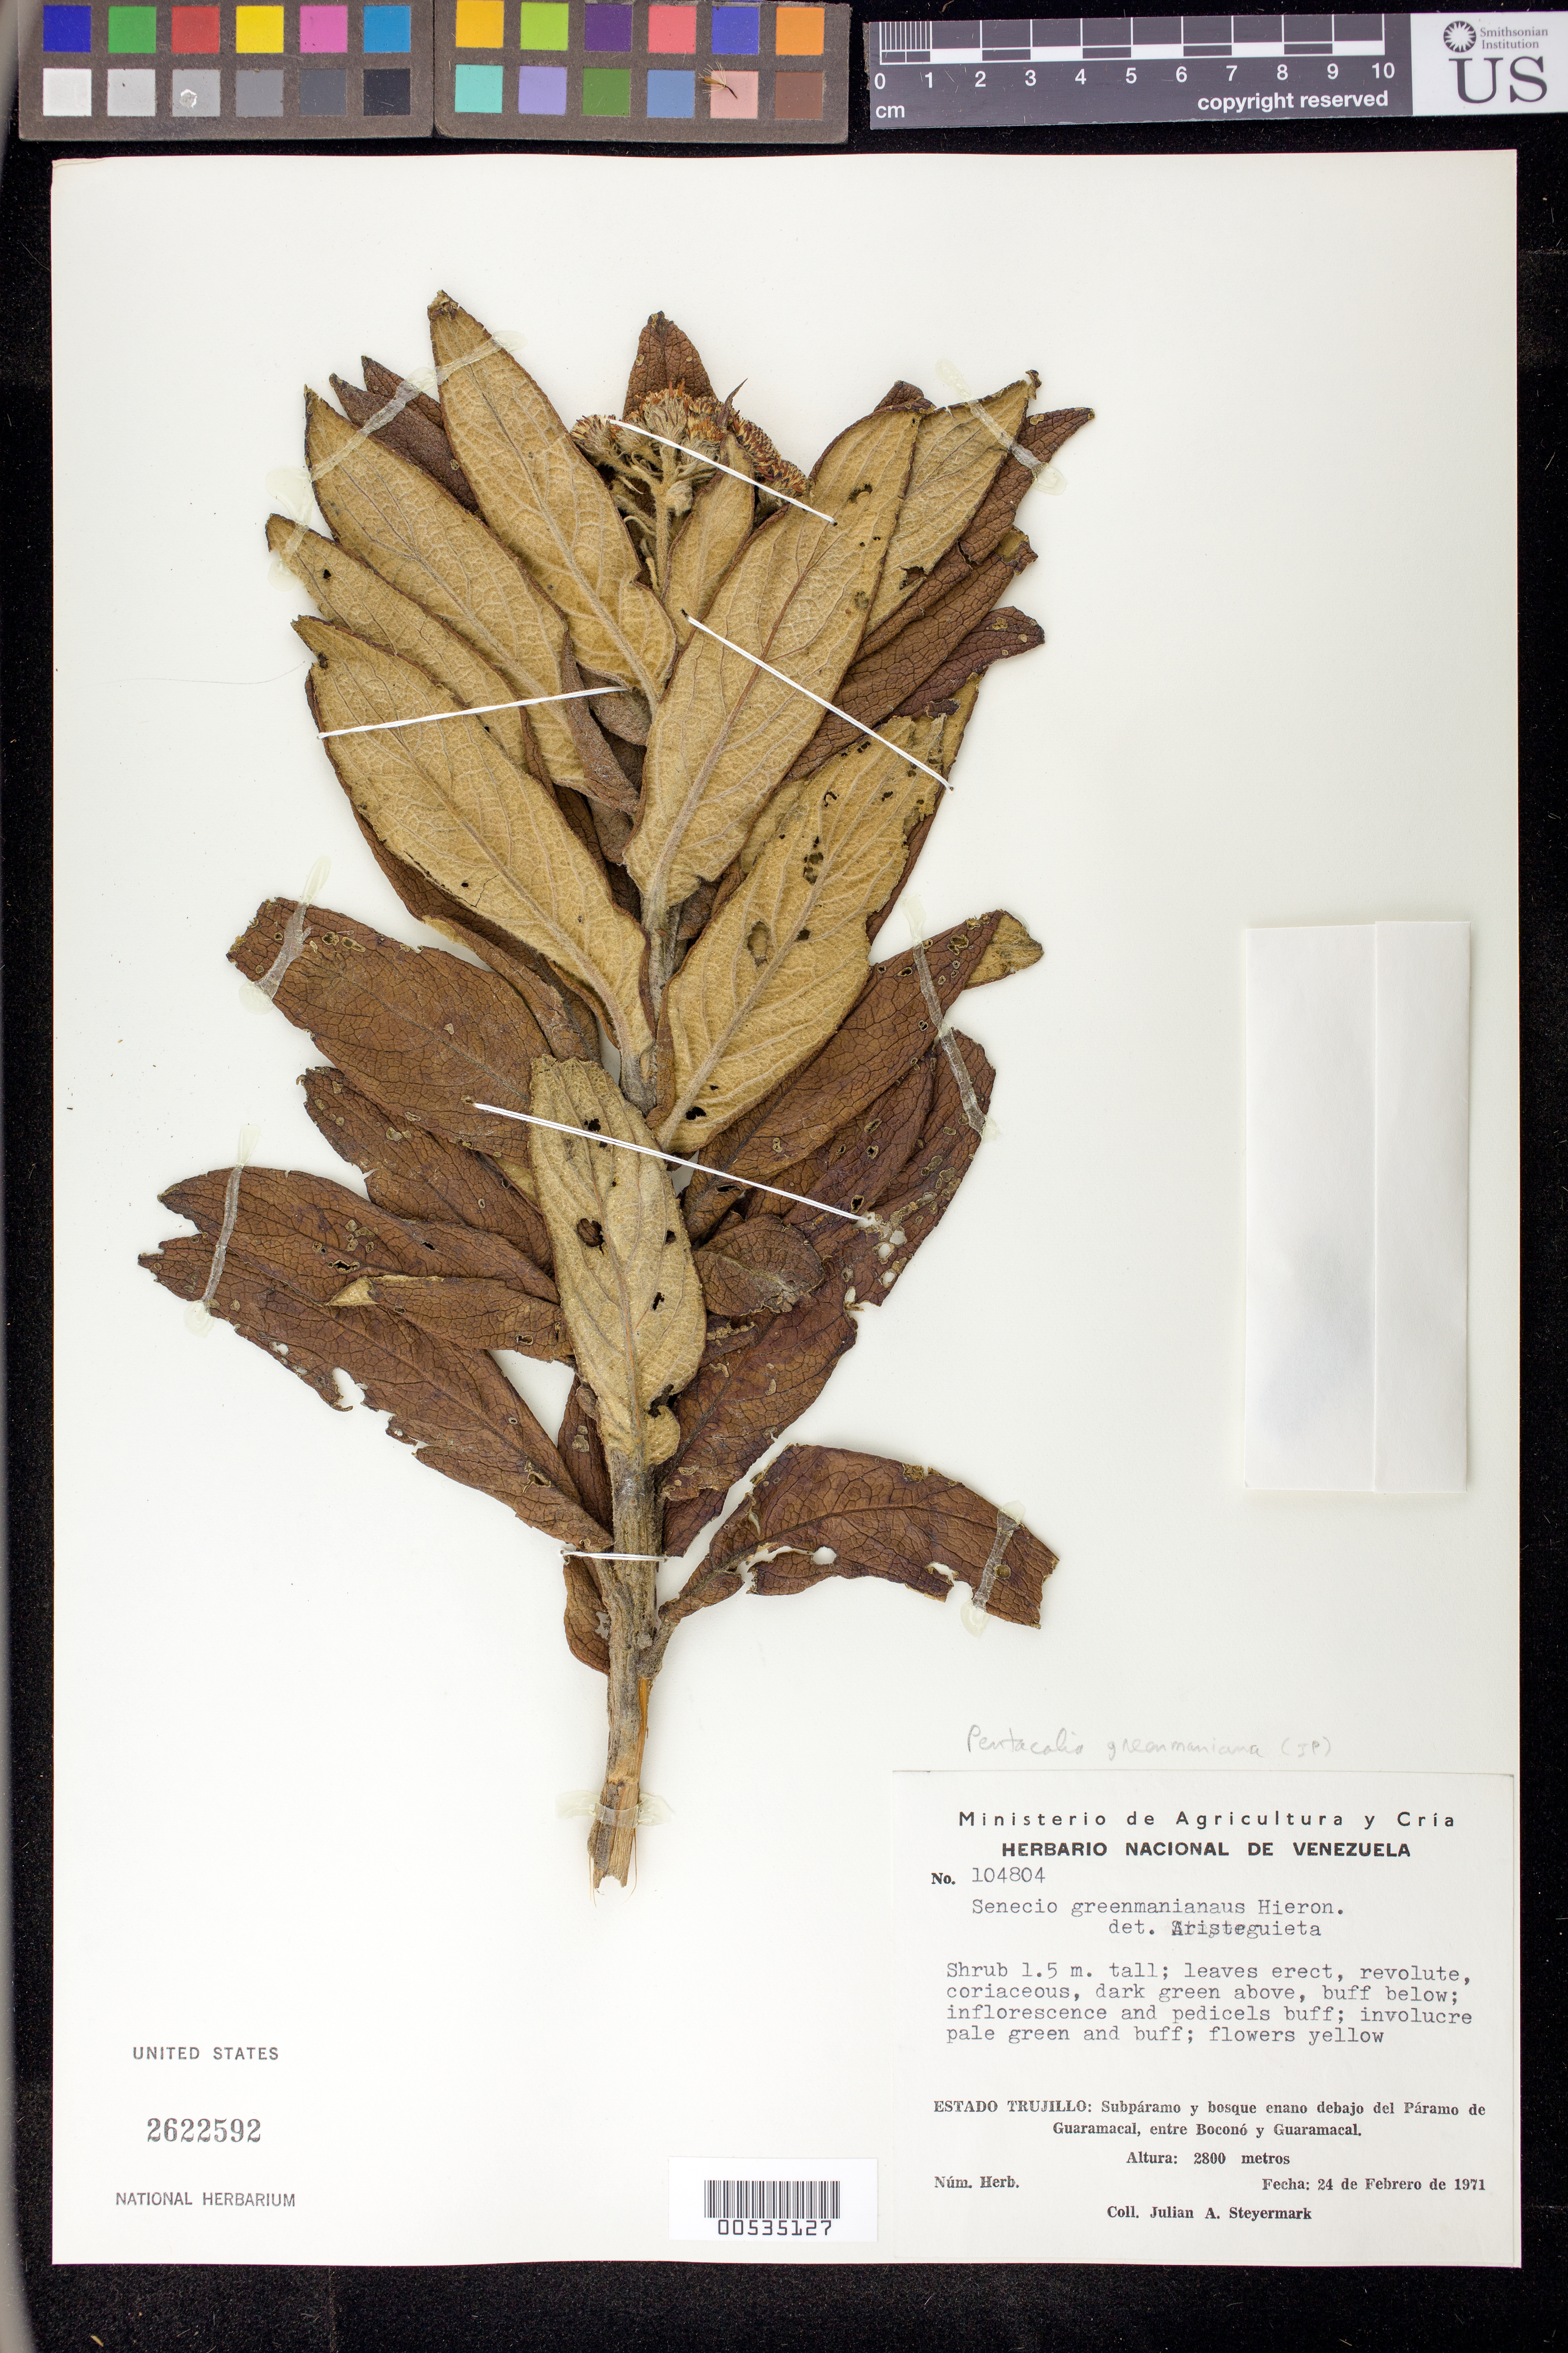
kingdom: Plantae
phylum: Tracheophyta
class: Magnoliopsida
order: Asterales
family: Asteraceae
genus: Pentacalia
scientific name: Pentacalia greenmaniana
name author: (Hieron.) Cuatrec.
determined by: Cuatrecasas, J.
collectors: J. Steyermark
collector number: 104804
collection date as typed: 24 Feb 1971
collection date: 1971-02-24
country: Venezuela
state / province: Trujillo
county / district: Boconó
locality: Páramo de Guaramacal, entre Boconó y Guaramacal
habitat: Subpáramo y bosque enano debajo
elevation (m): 2800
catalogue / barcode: US 2622592